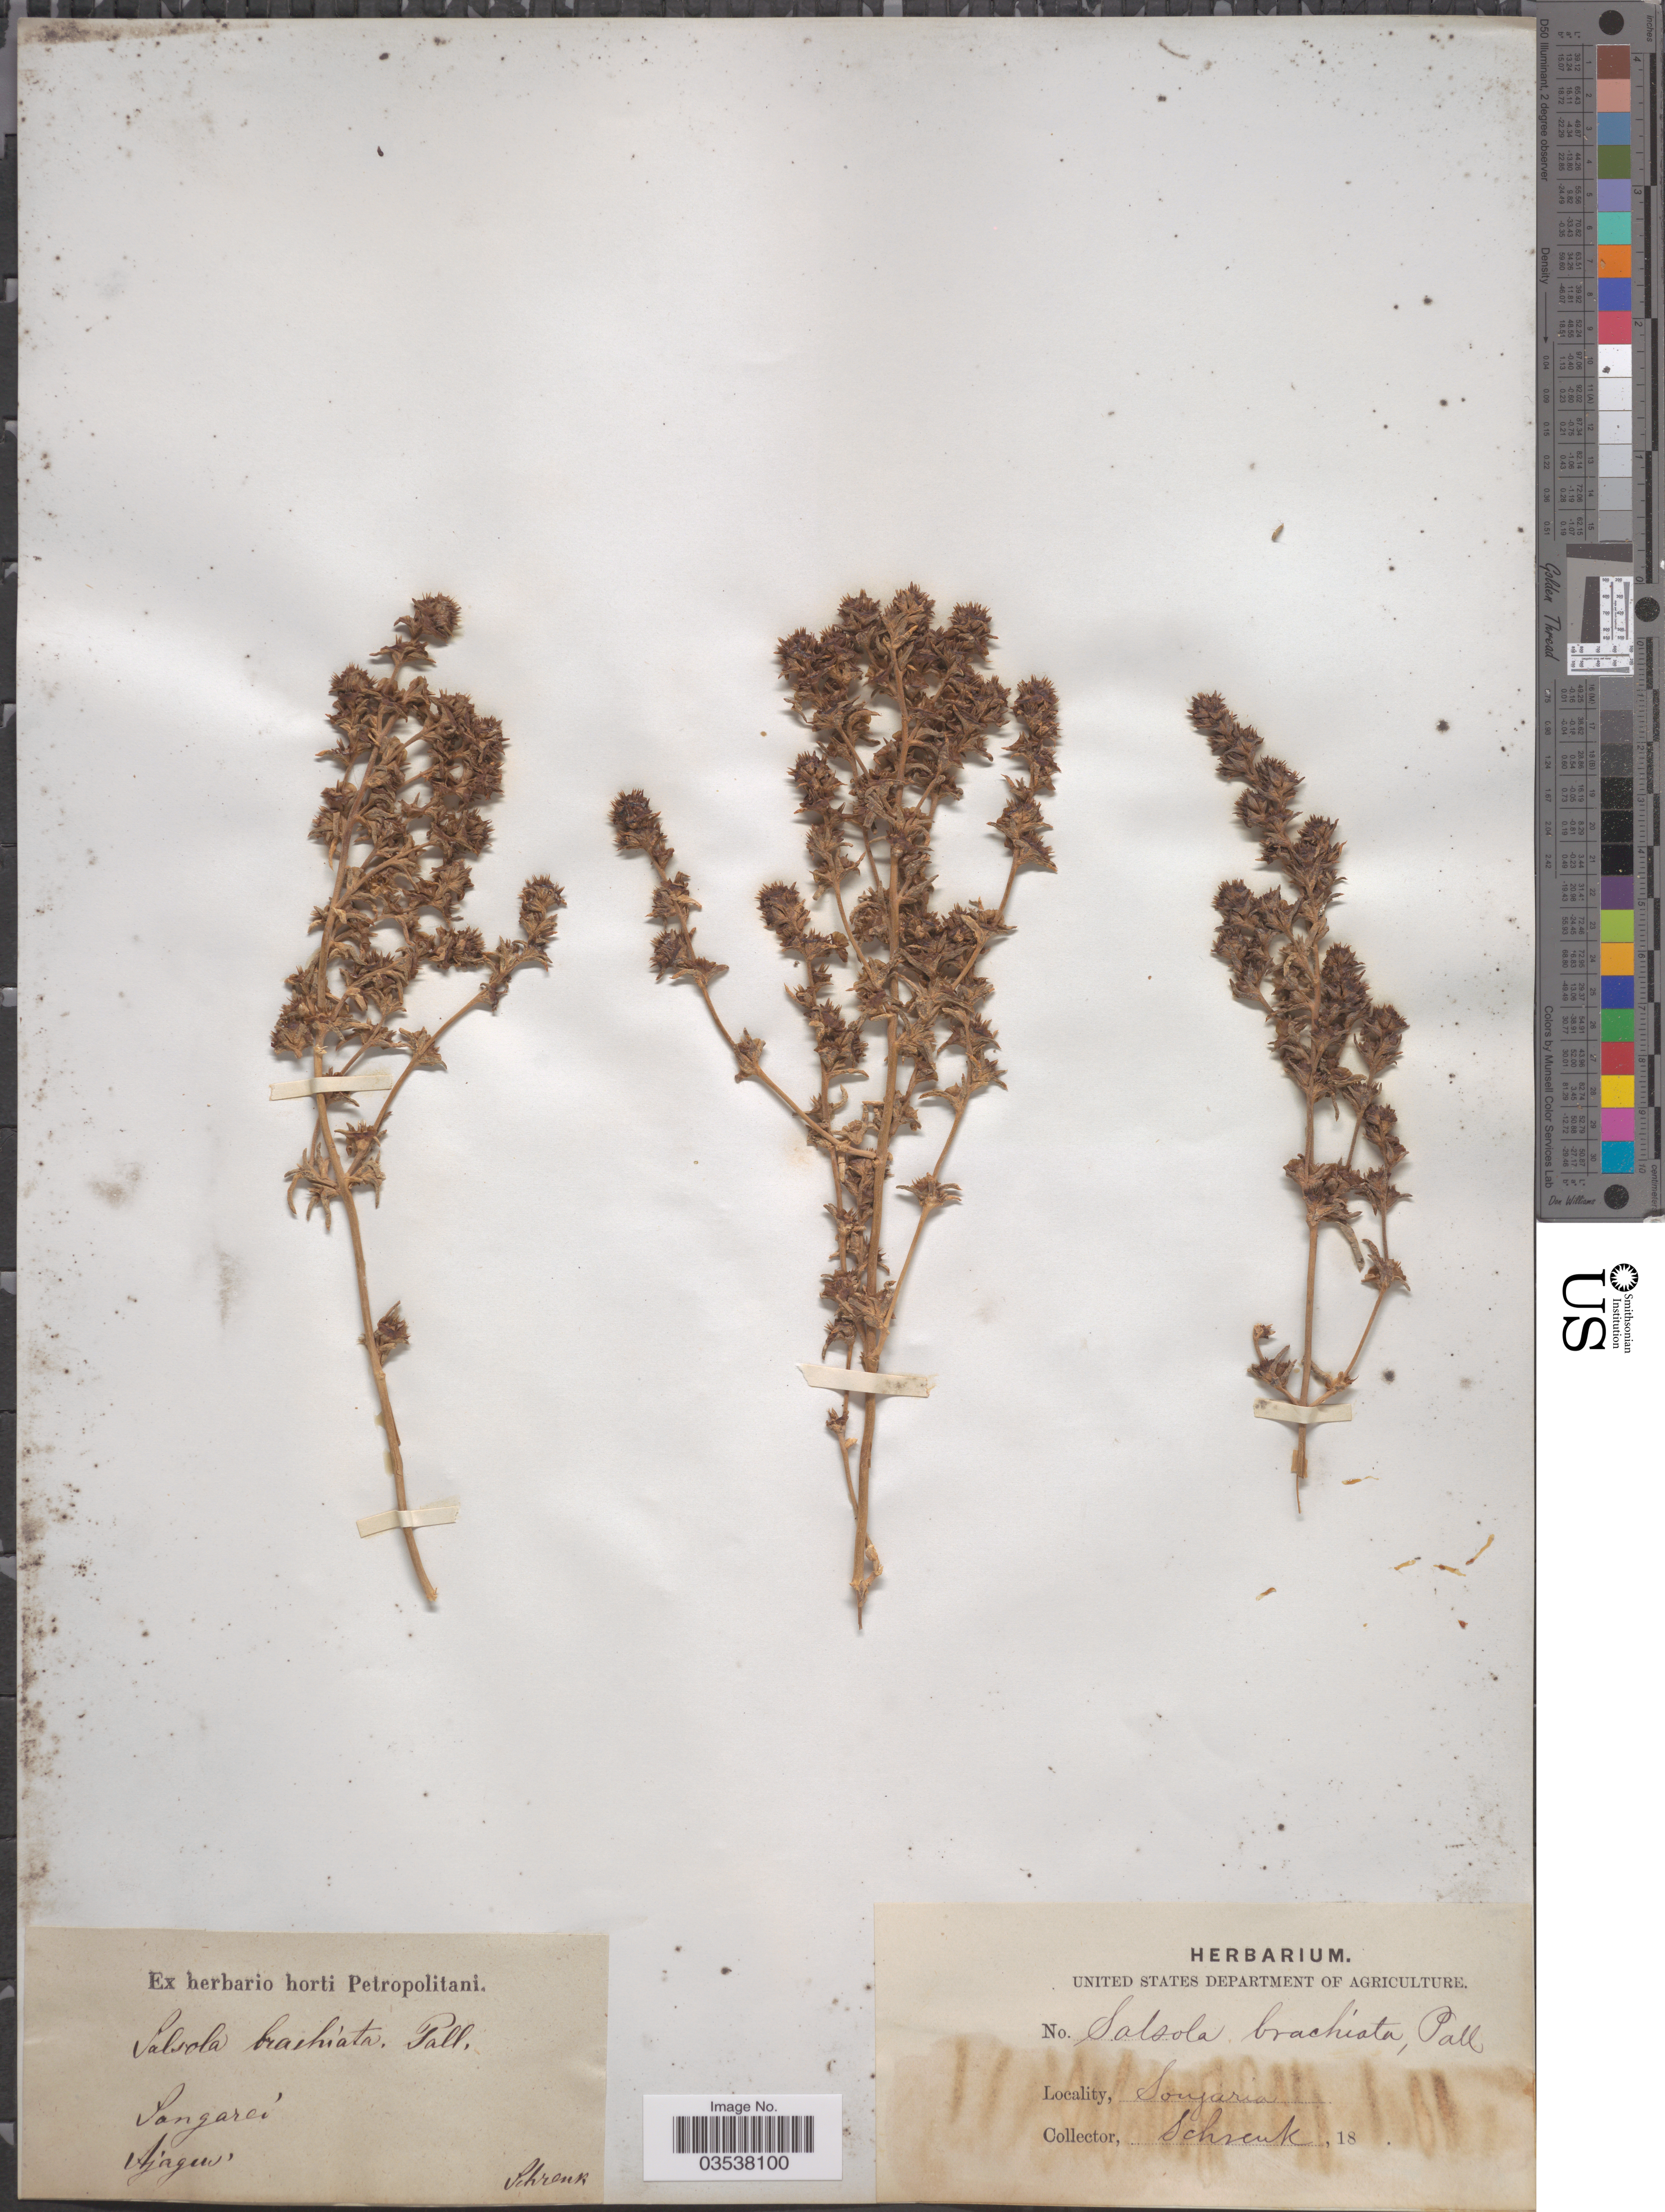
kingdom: Plantae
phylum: Tracheophyta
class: Magnoliopsida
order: Caryophyllales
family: Amaranthaceae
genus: Pyankovia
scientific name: Pyankovia brachiata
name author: (Pall.) Akhani & Roalson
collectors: A.G. Schrenk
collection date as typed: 18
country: Kazakhstan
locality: Songaria. Ajagen [interpreted].